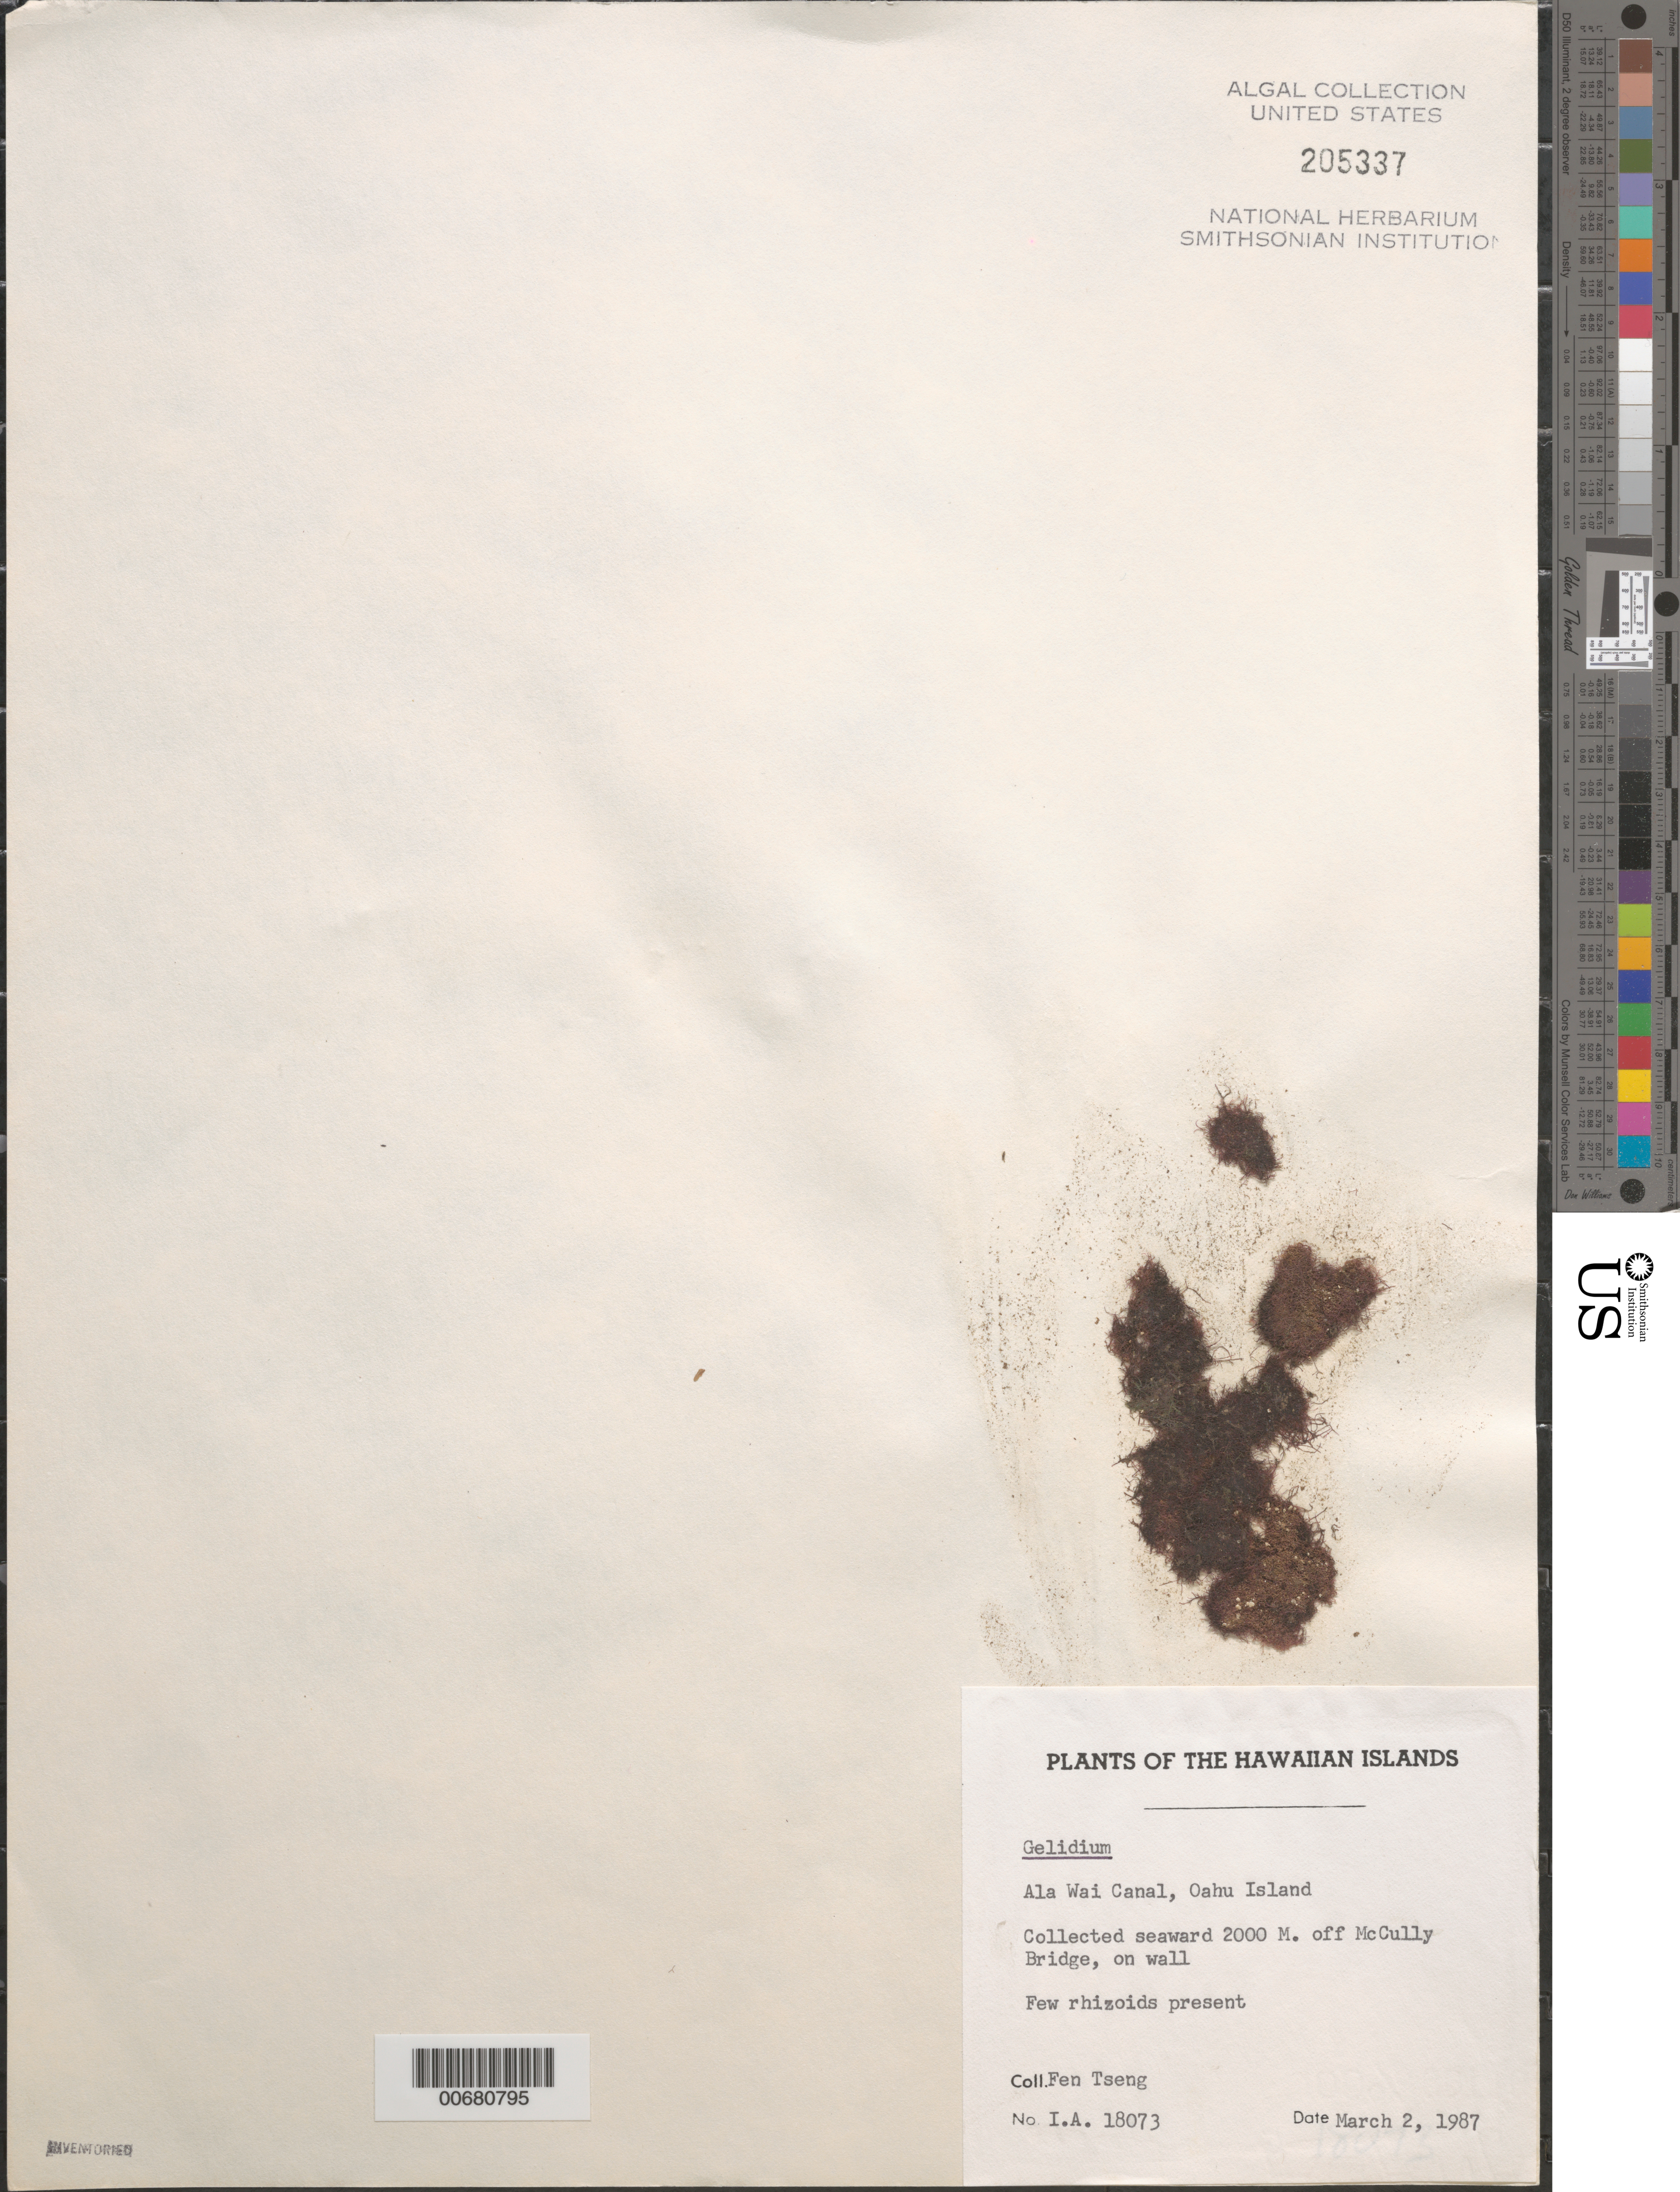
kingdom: Plantae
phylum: Rhodophyta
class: Florideophyceae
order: Gelidiales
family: Gelidiaceae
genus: Gelidium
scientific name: Gelidium sp.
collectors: F. Tseng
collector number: IAA 18073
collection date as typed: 02 Mar 1987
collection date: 1987-03-02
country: United States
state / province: Hawaii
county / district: Honolulu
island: Oahu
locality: Ala Wai Canal, seaward 2000 meters off McCully Bridge, on wall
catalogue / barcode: US 205337